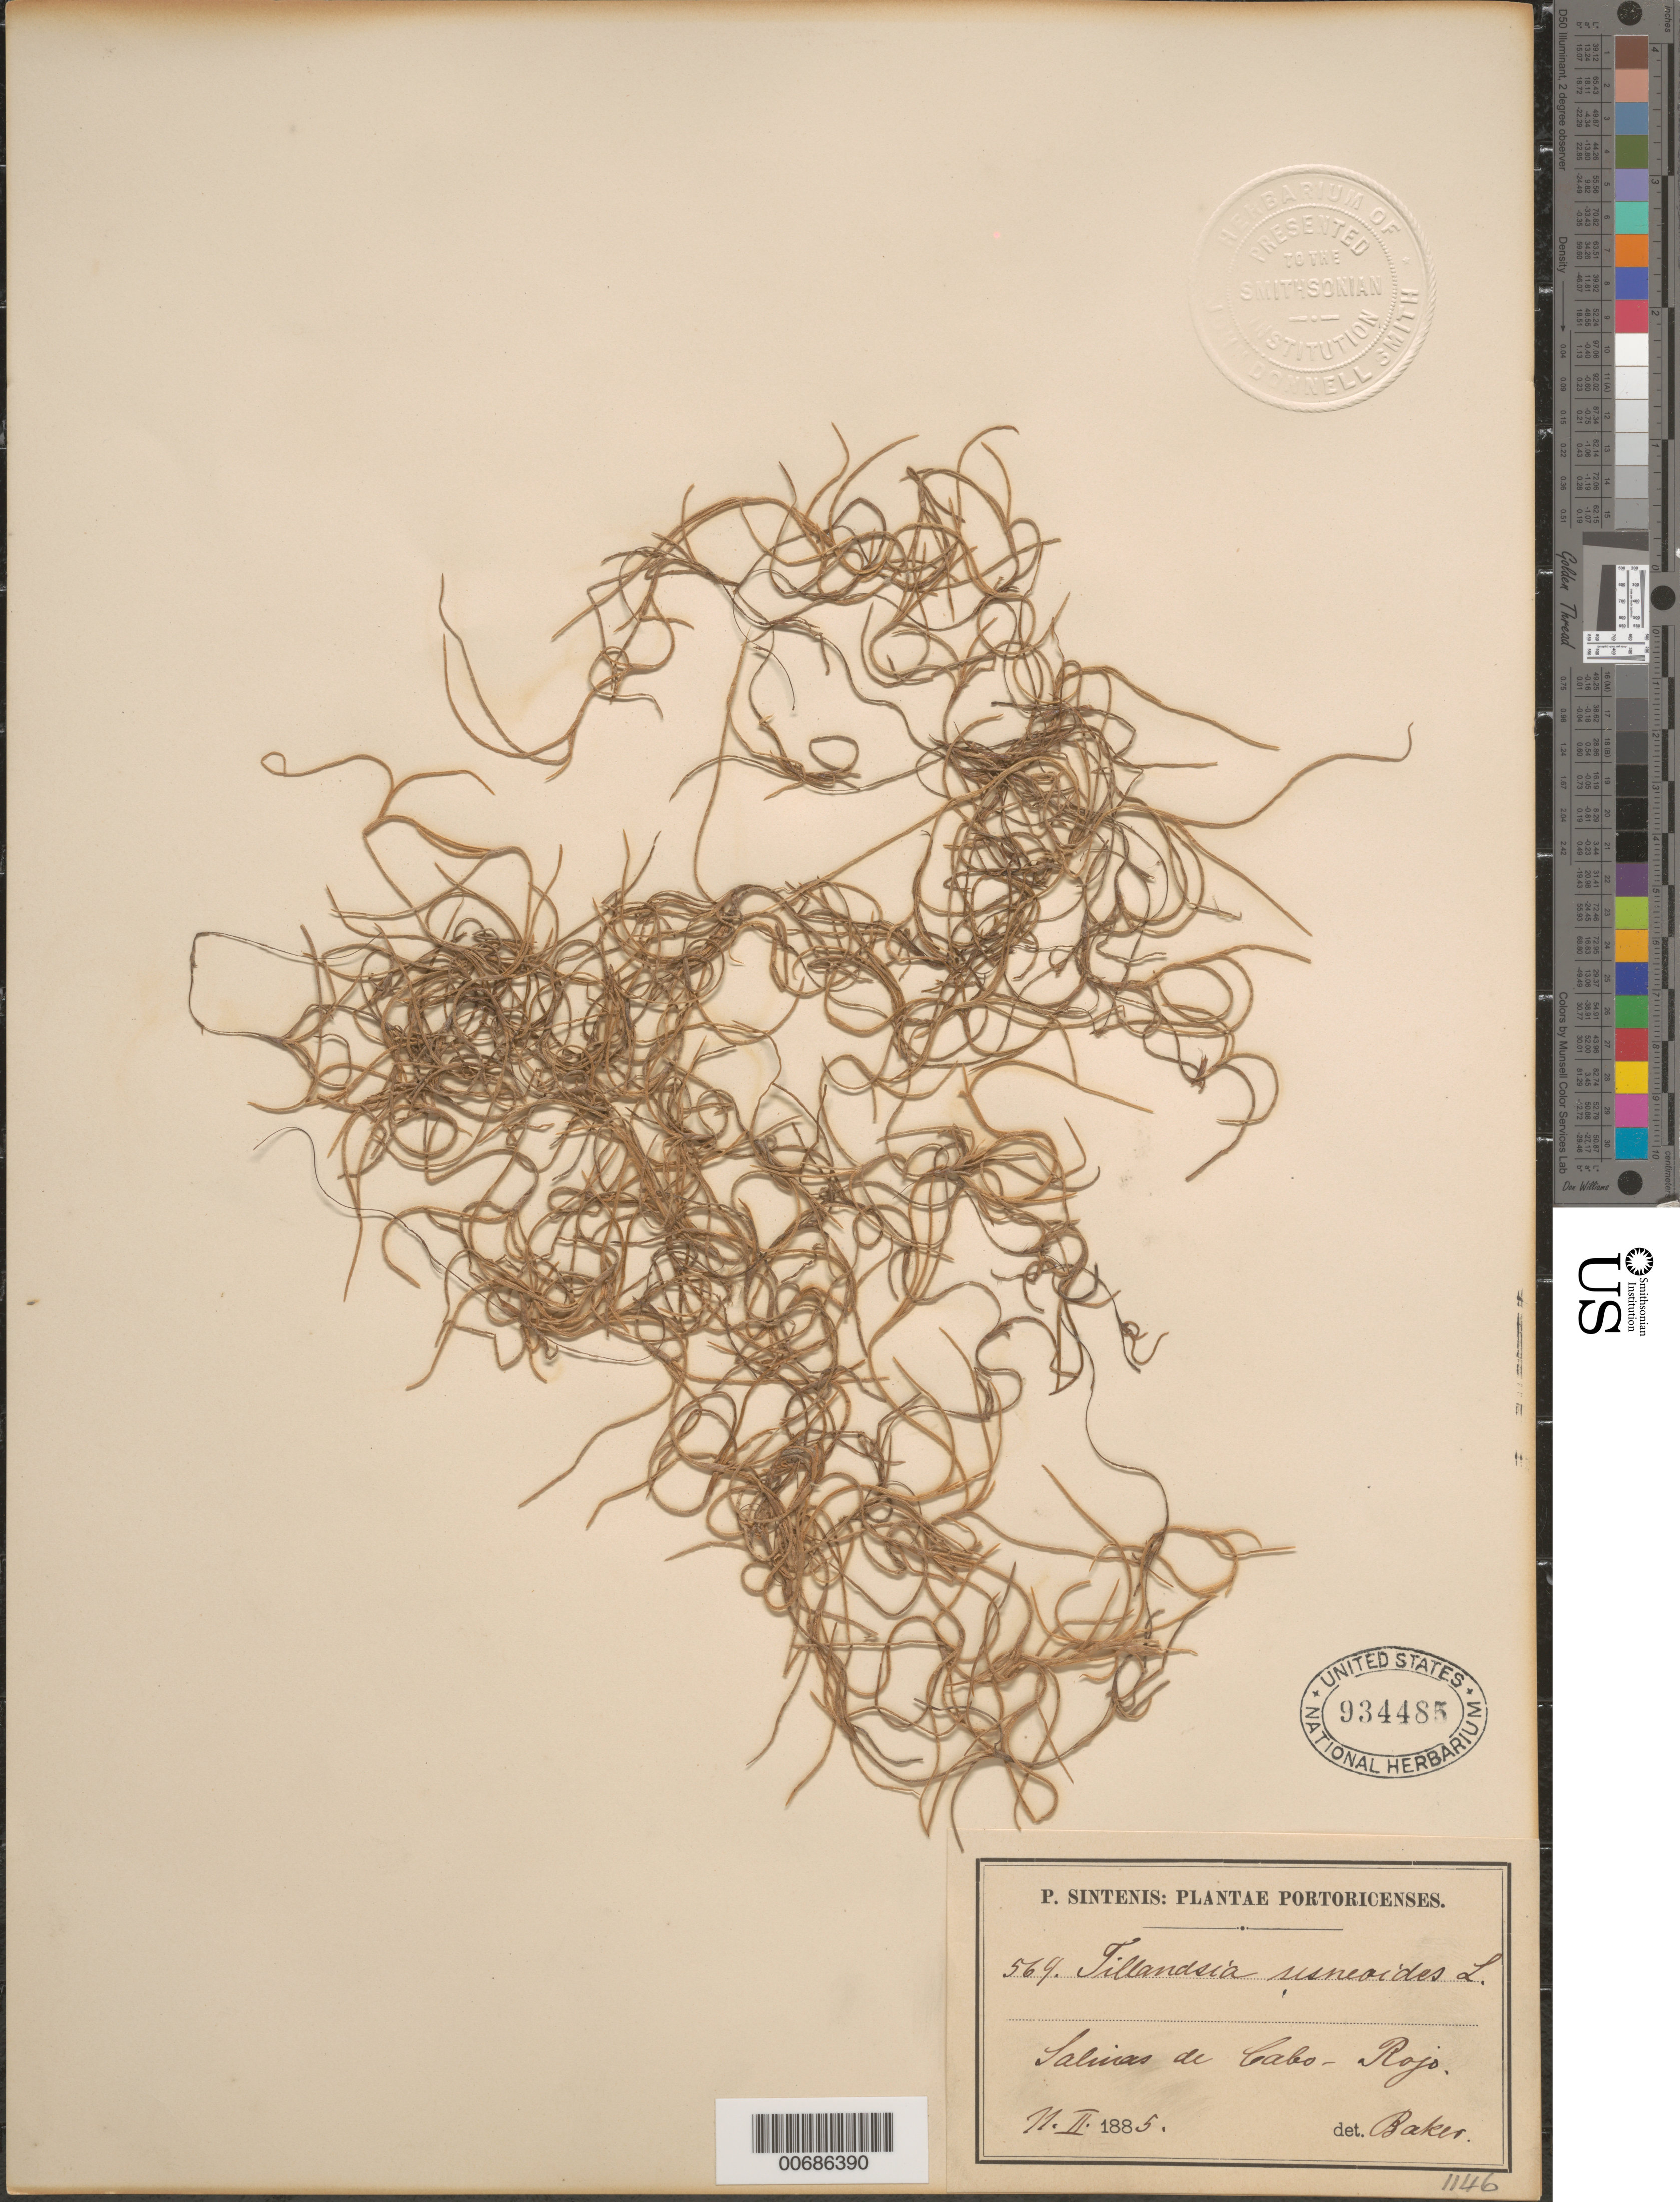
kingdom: Plantae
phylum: Tracheophyta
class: Liliopsida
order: Poales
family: Bromeliaceae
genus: Tillandsia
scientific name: Tillandsia usneoides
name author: (L.) L.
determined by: Baker, John Gilbert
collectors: P. Sintenis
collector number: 564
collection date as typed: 11 Feb 1885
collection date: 1885-02-11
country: Puerto Rico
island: Greater Antilles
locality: Salinas de Cabo-Rojo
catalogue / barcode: US 934485